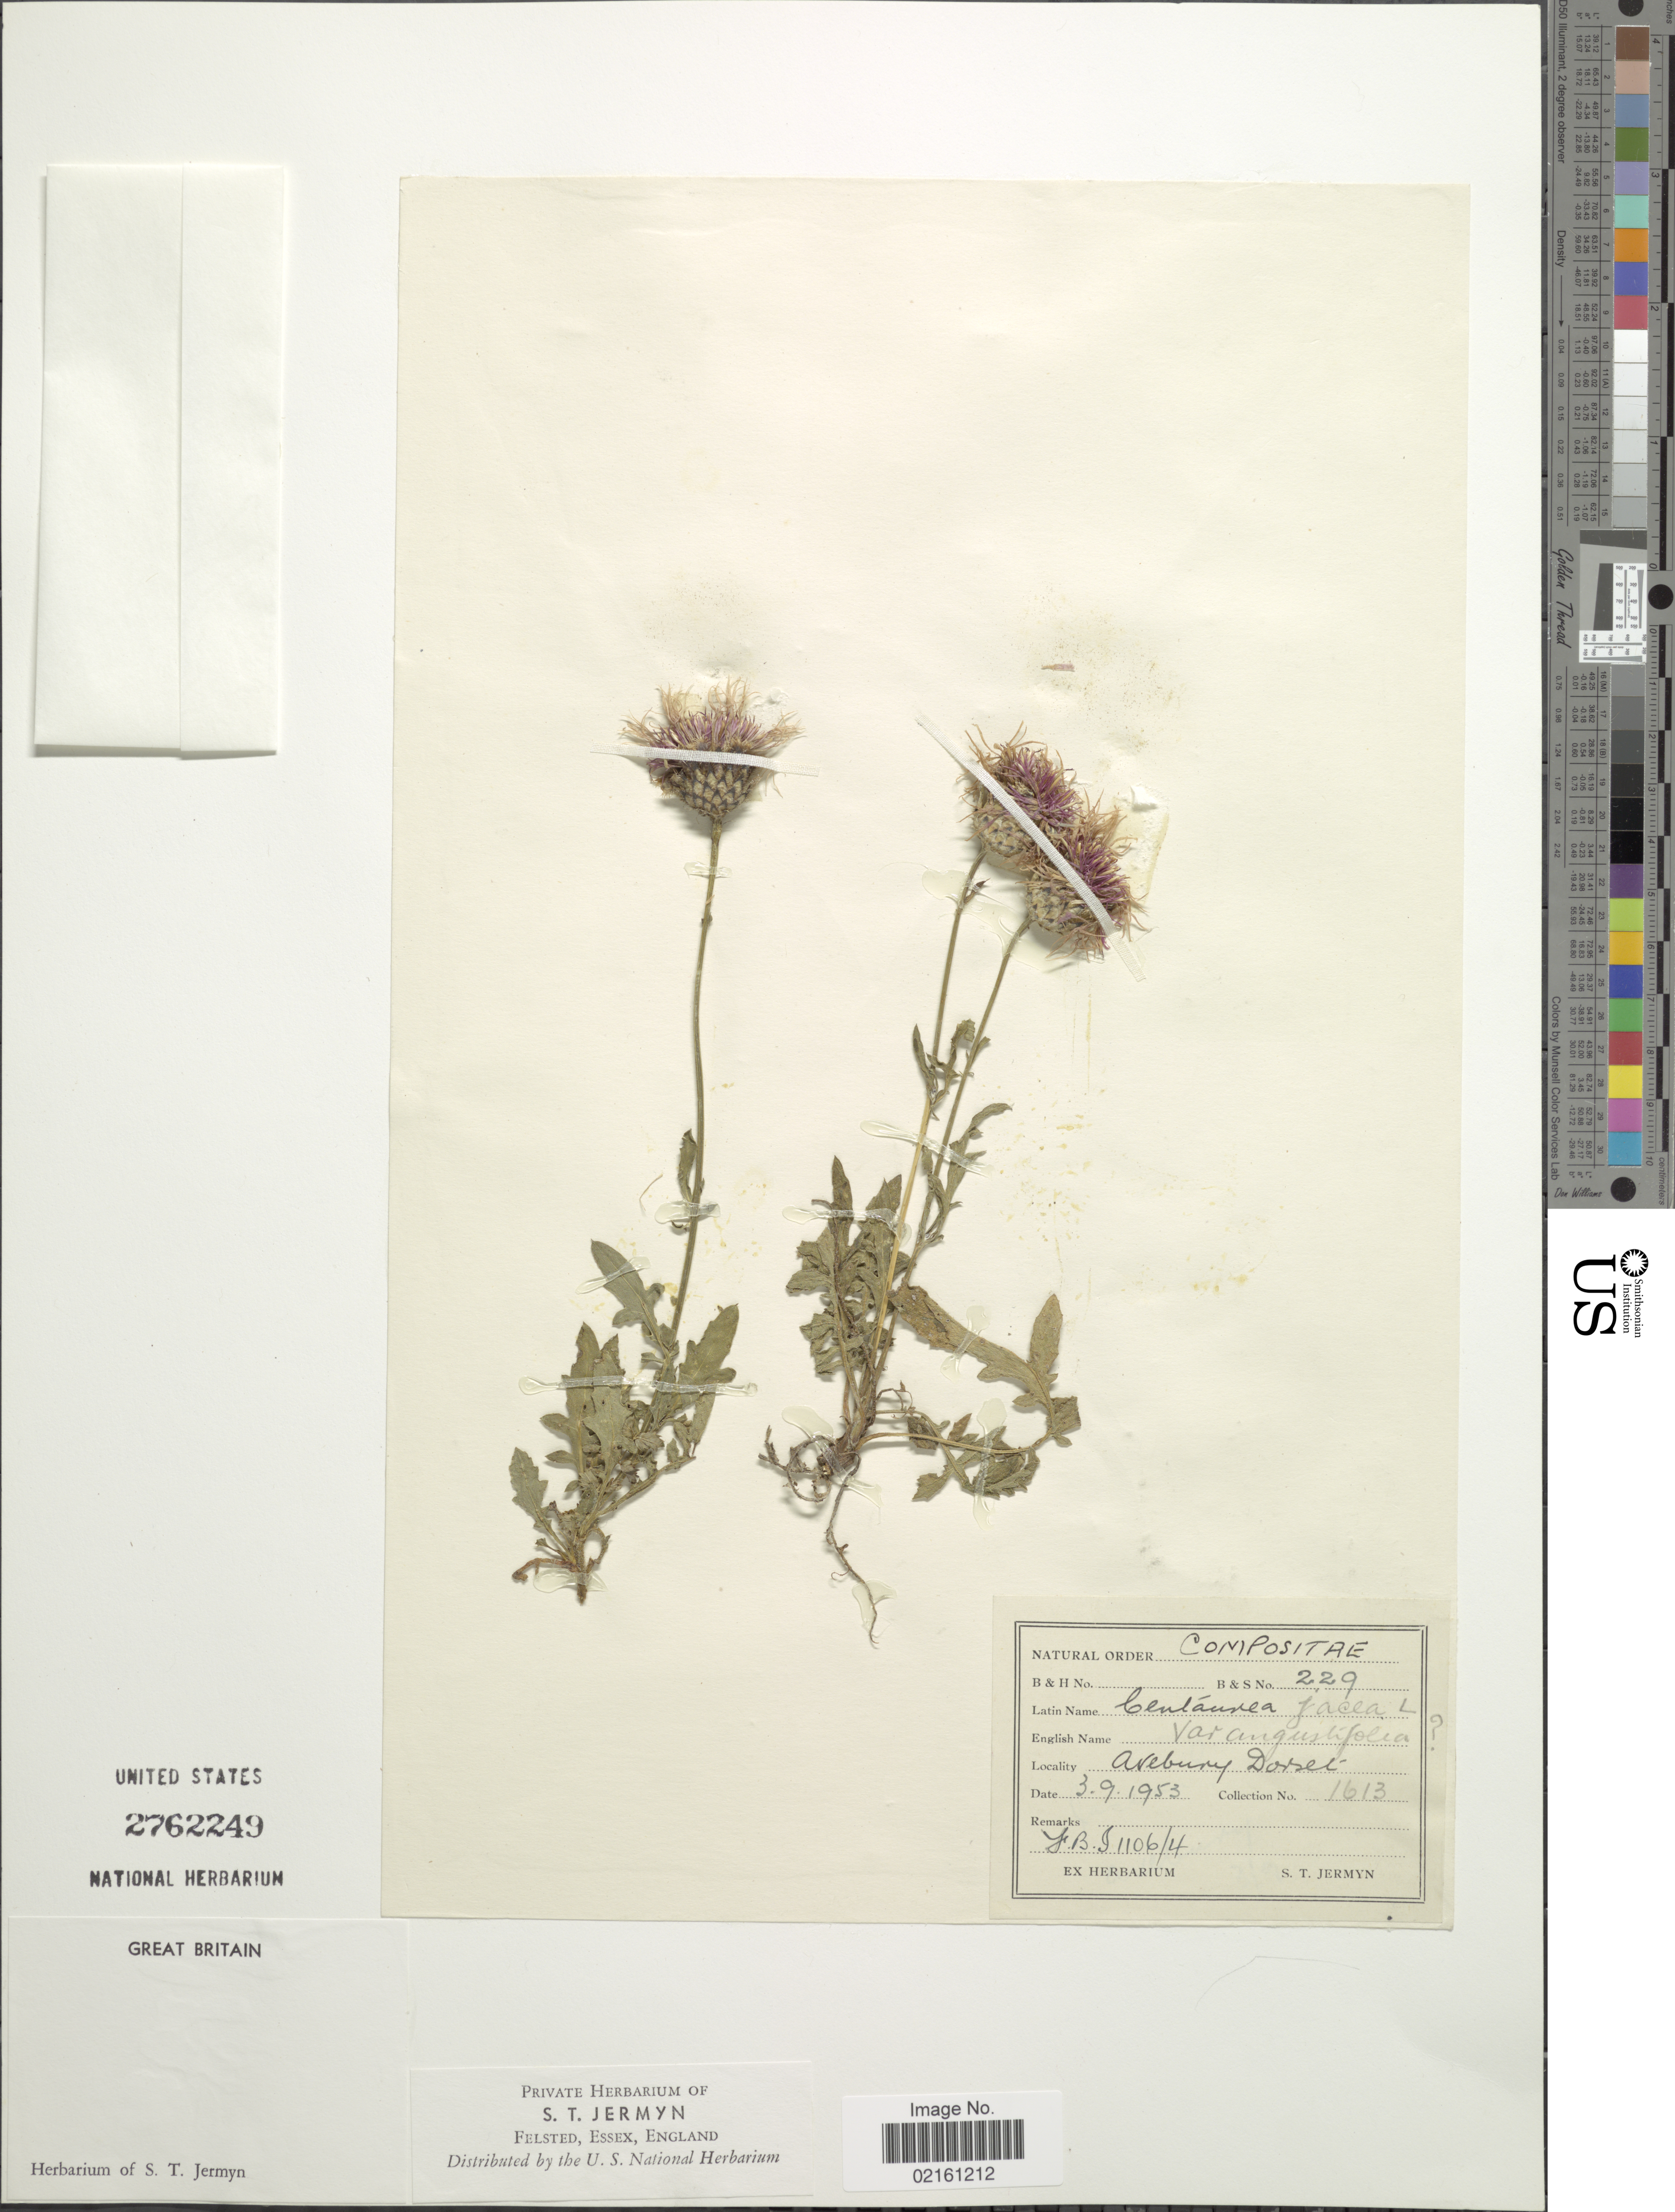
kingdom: Plantae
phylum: Tracheophyta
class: Magnoliopsida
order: Asterales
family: Asteraceae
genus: Centaurea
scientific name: Centaurea jacea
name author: L.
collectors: ex herb. S. T. Jermyn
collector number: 1613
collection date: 1953-09-03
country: United Kingdom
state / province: England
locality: Great Britain, Avebury, Dorset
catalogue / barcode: US 2762249